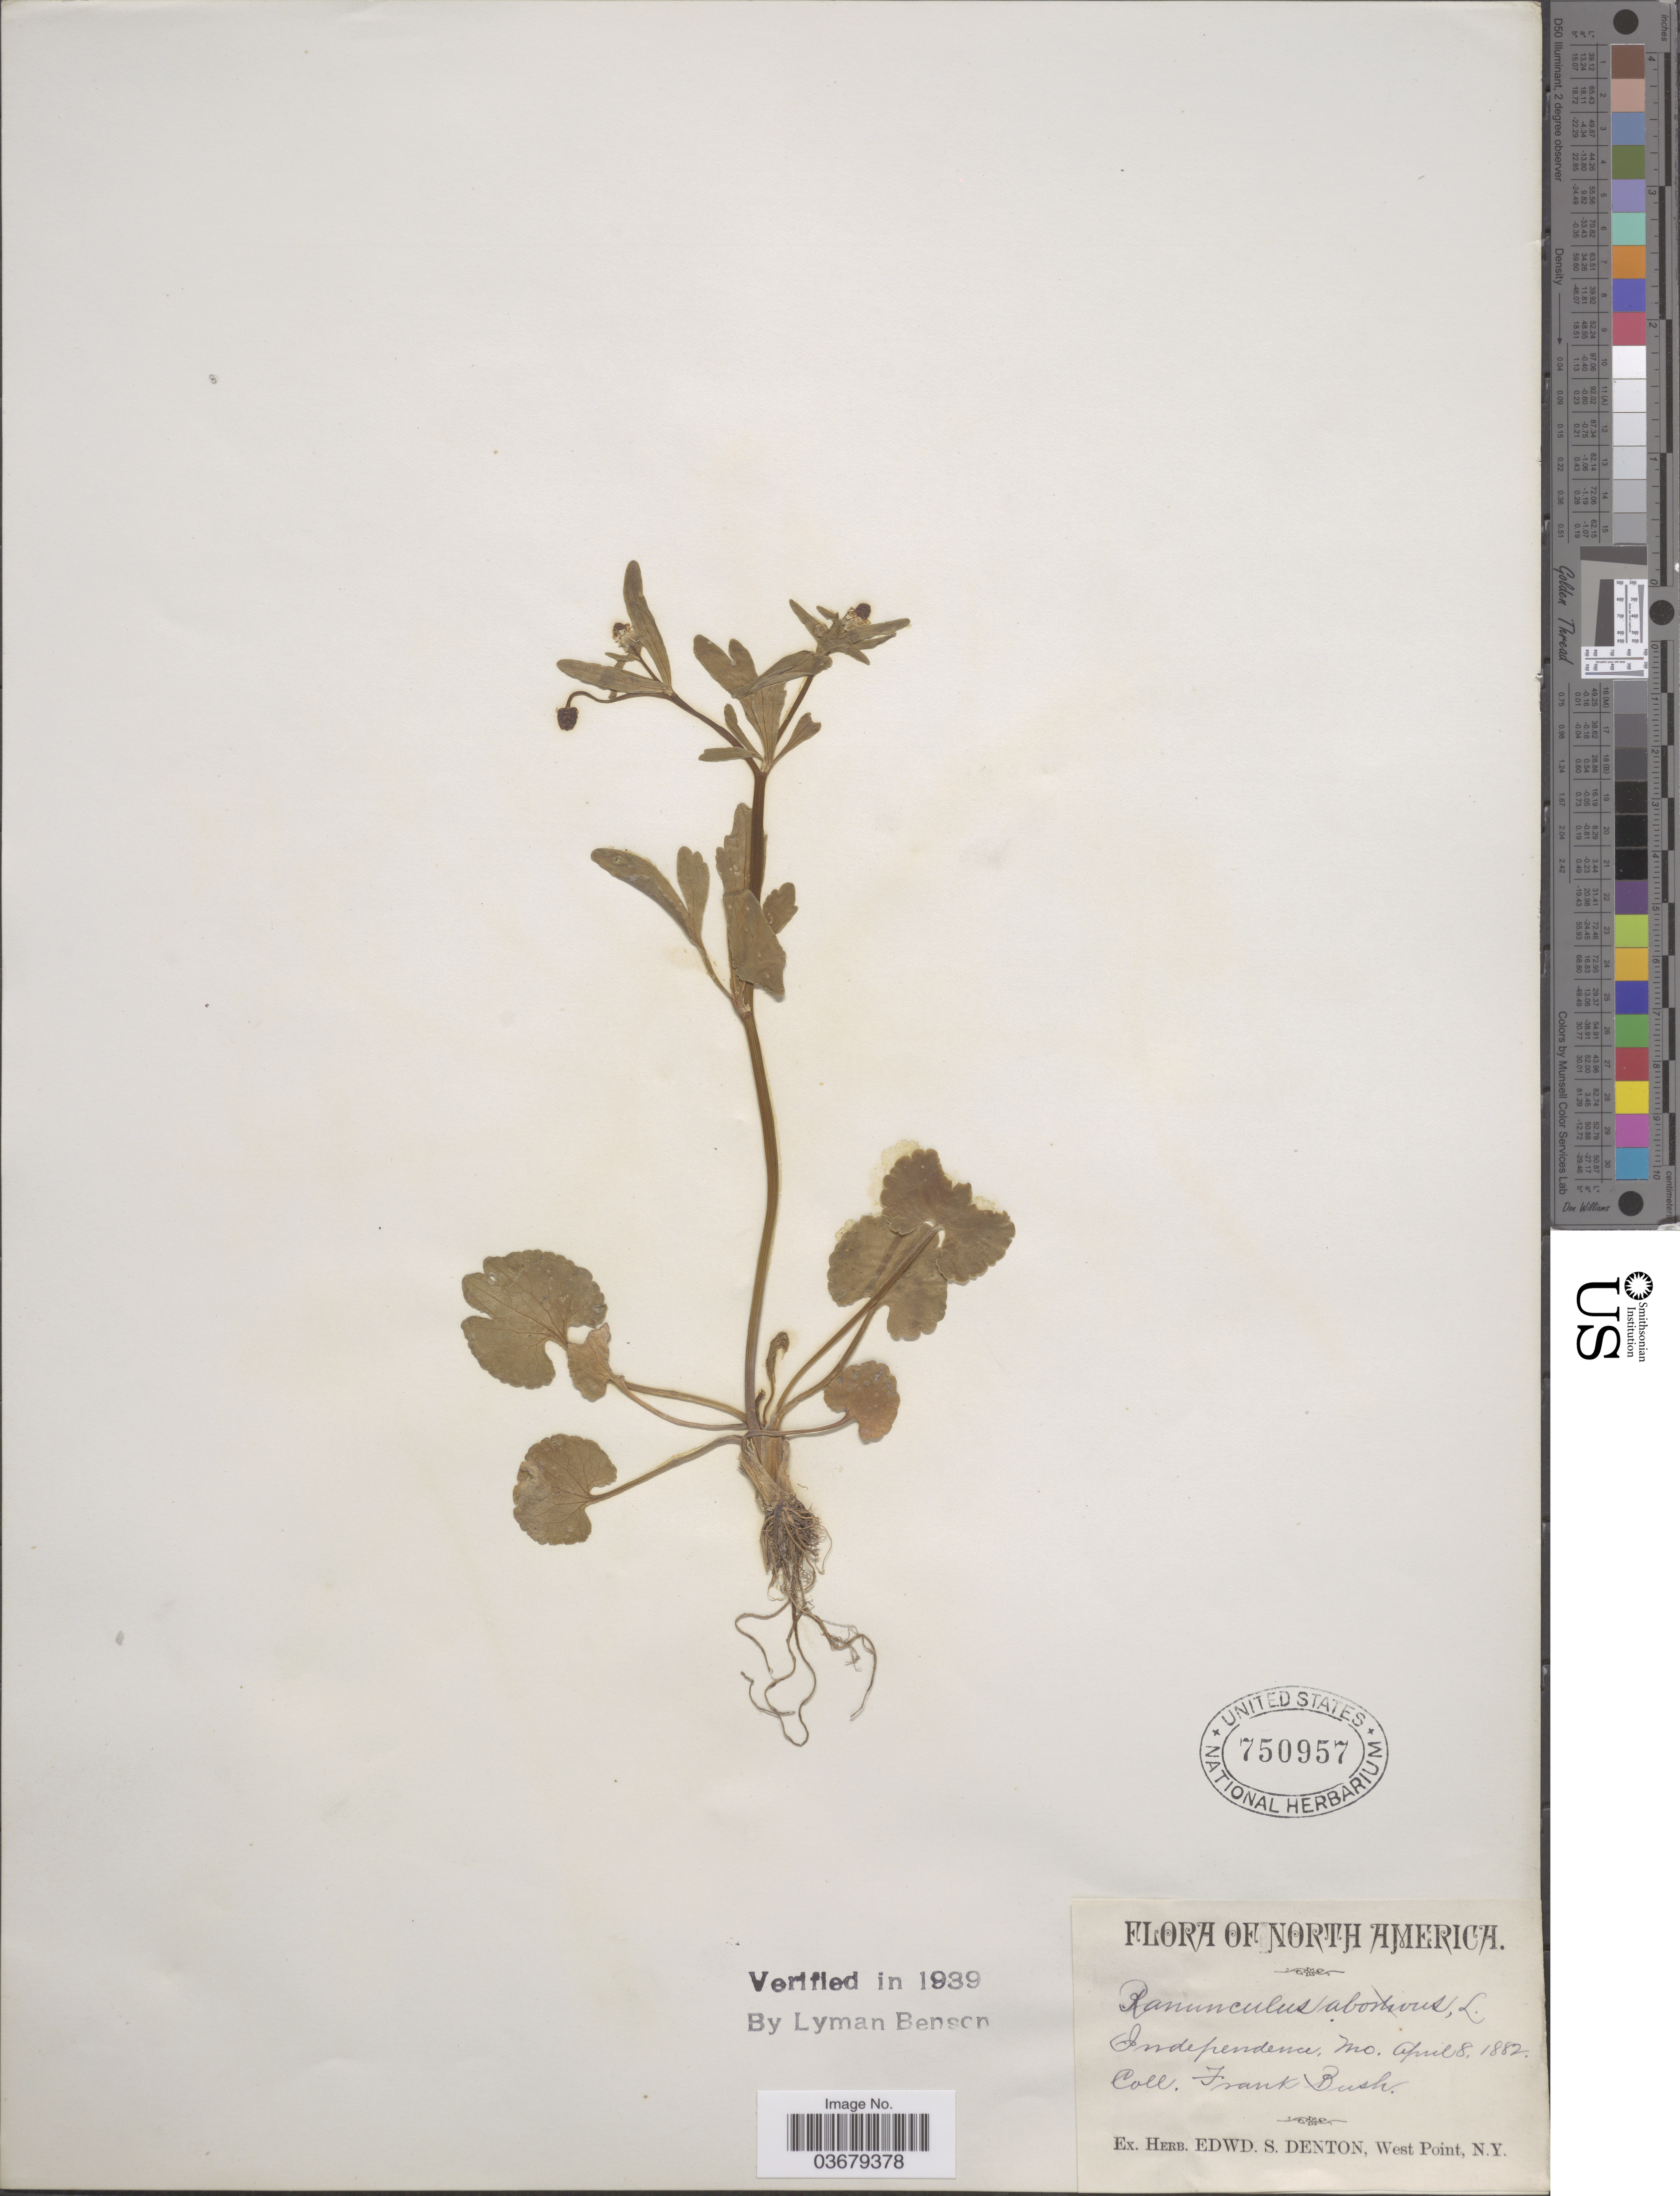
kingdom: Plantae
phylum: Tracheophyta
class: Magnoliopsida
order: Ranunculales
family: Ranunculaceae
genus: Ranunculus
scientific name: Ranunculus abortivus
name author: L.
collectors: F. Bush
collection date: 1882-04-08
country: United States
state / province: Missouri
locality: Independence.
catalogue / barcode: US 750957